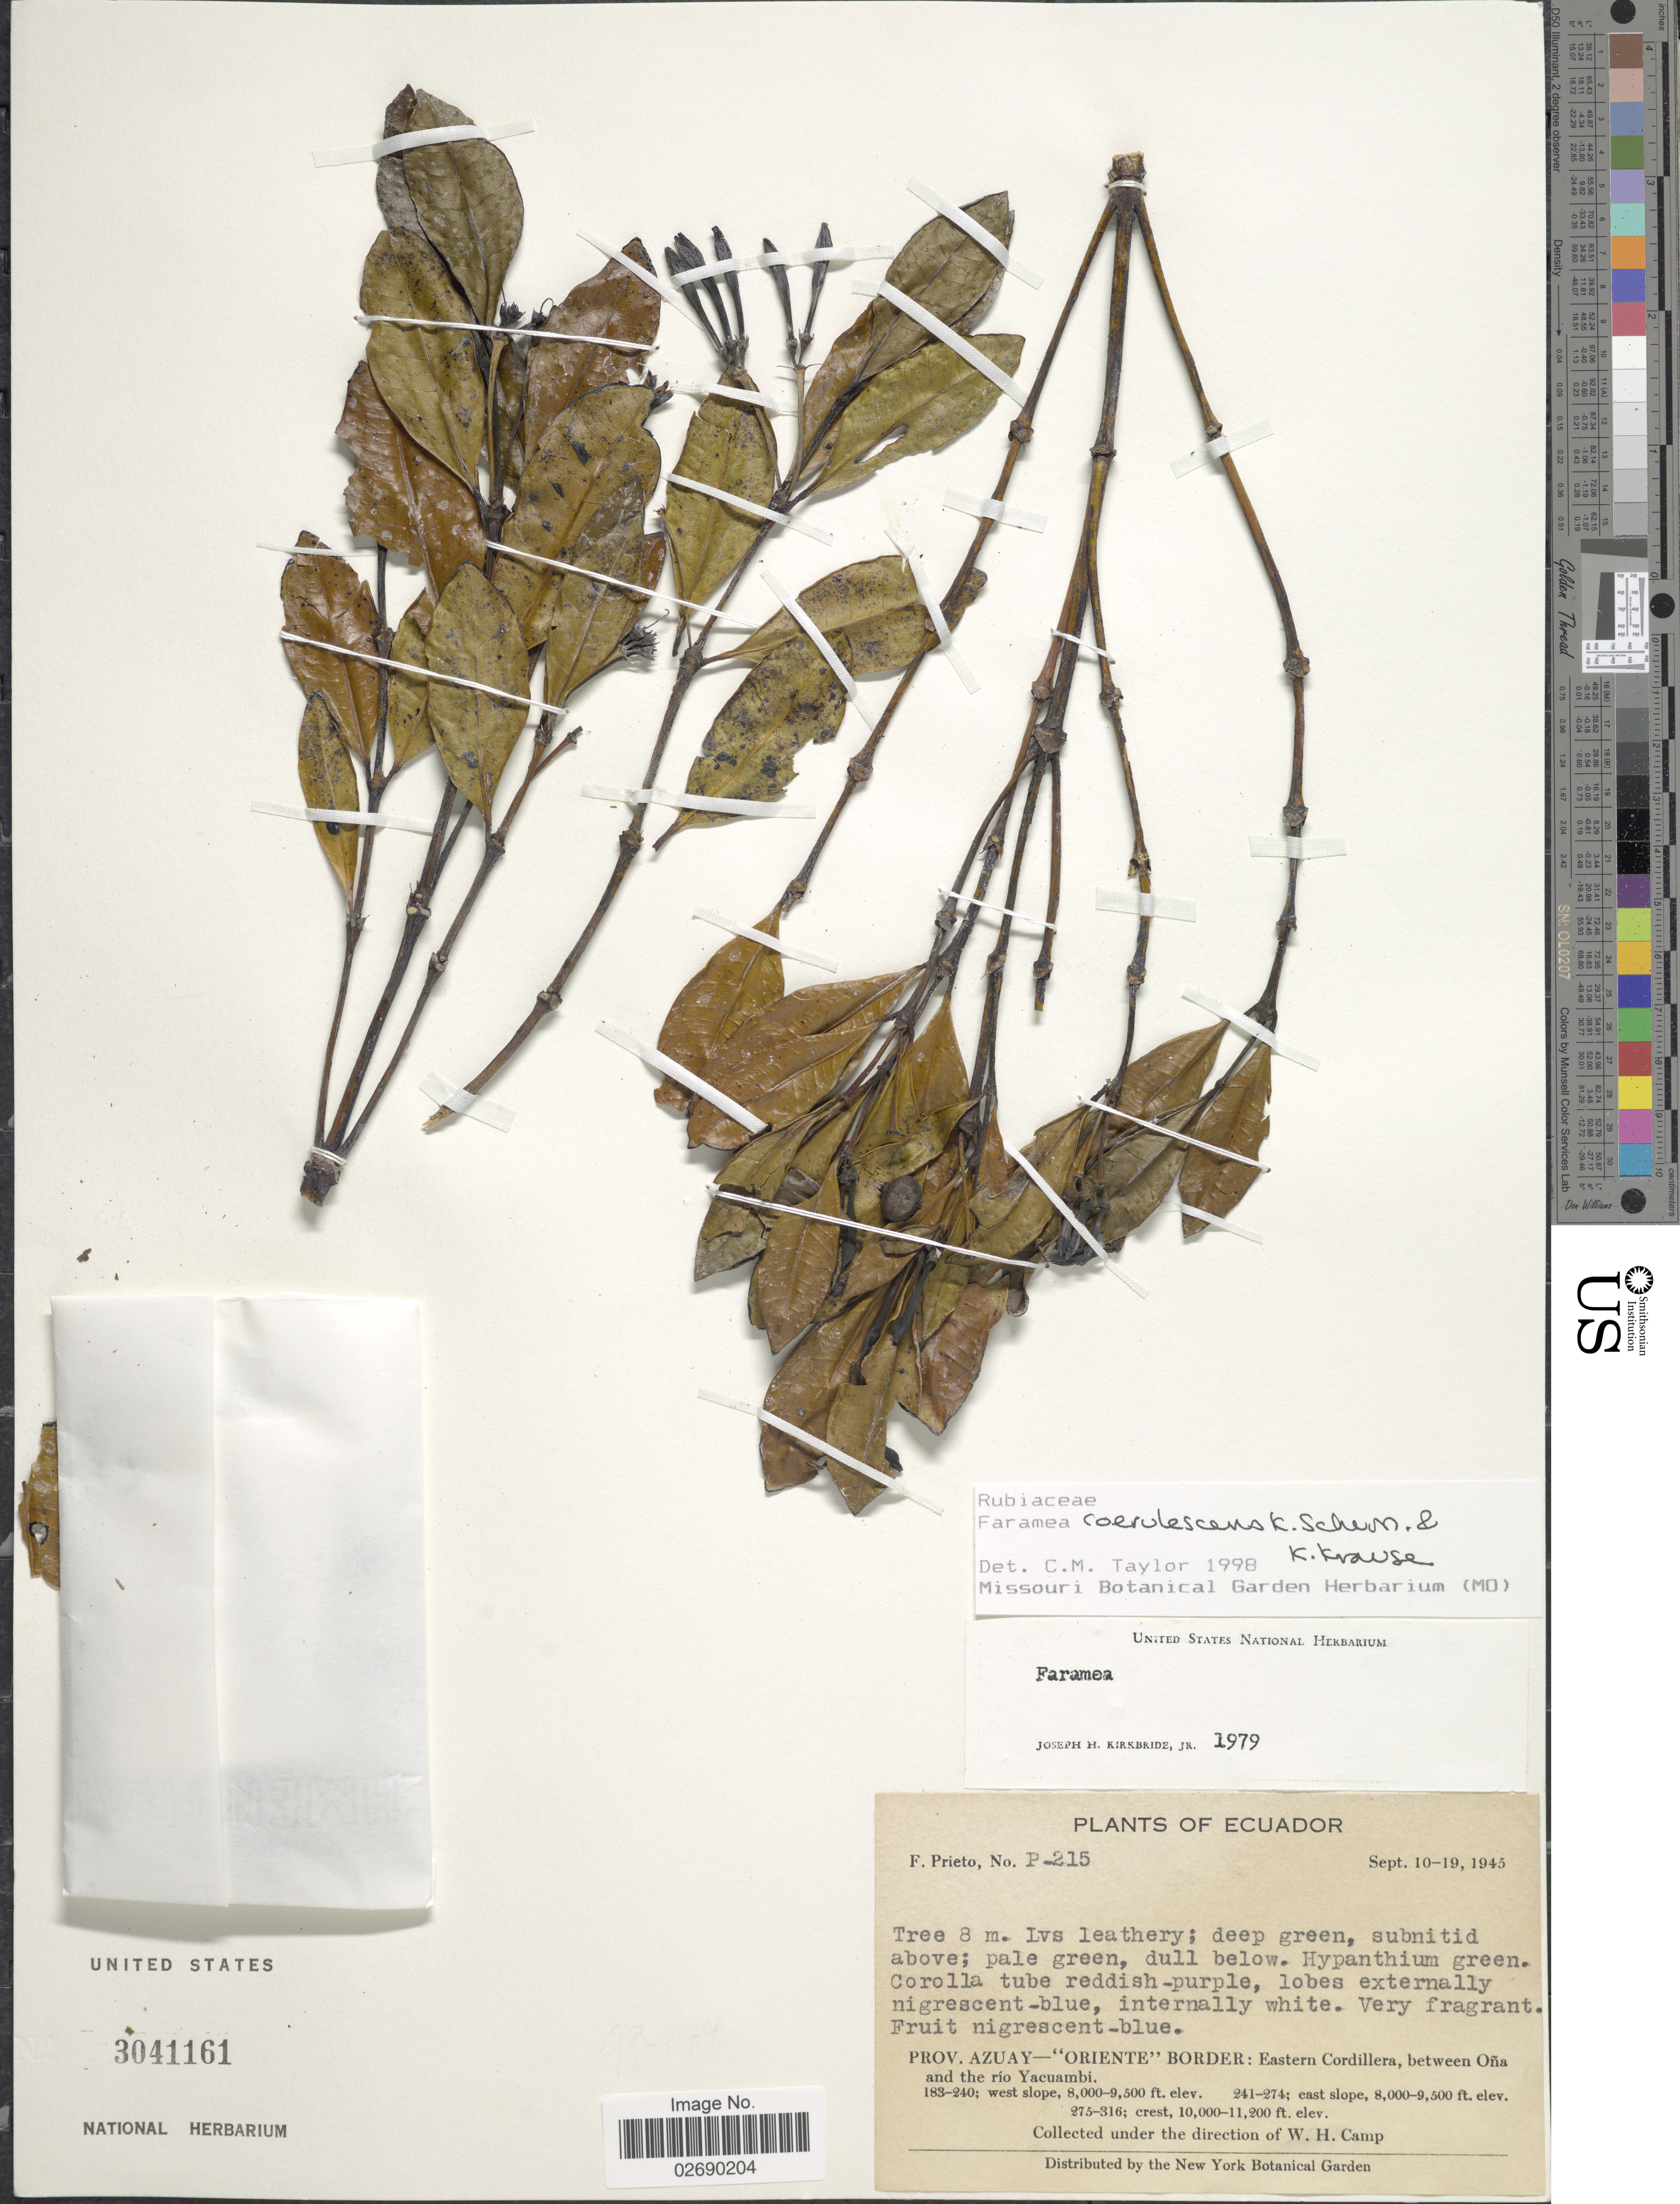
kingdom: Plantae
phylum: Tracheophyta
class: Magnoliopsida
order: Gentianales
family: Rubiaceae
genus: Faramea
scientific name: Faramea coerulescens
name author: K. Schum. & K. Krause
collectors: F. Prieto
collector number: P-215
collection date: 1945-09-10/1945-09-19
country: Ecuador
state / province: Azuay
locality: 'Oriente' Border: Eastern Cordillera, between Oña and the río Yacuambi; west slope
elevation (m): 2438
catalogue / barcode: US 3041161